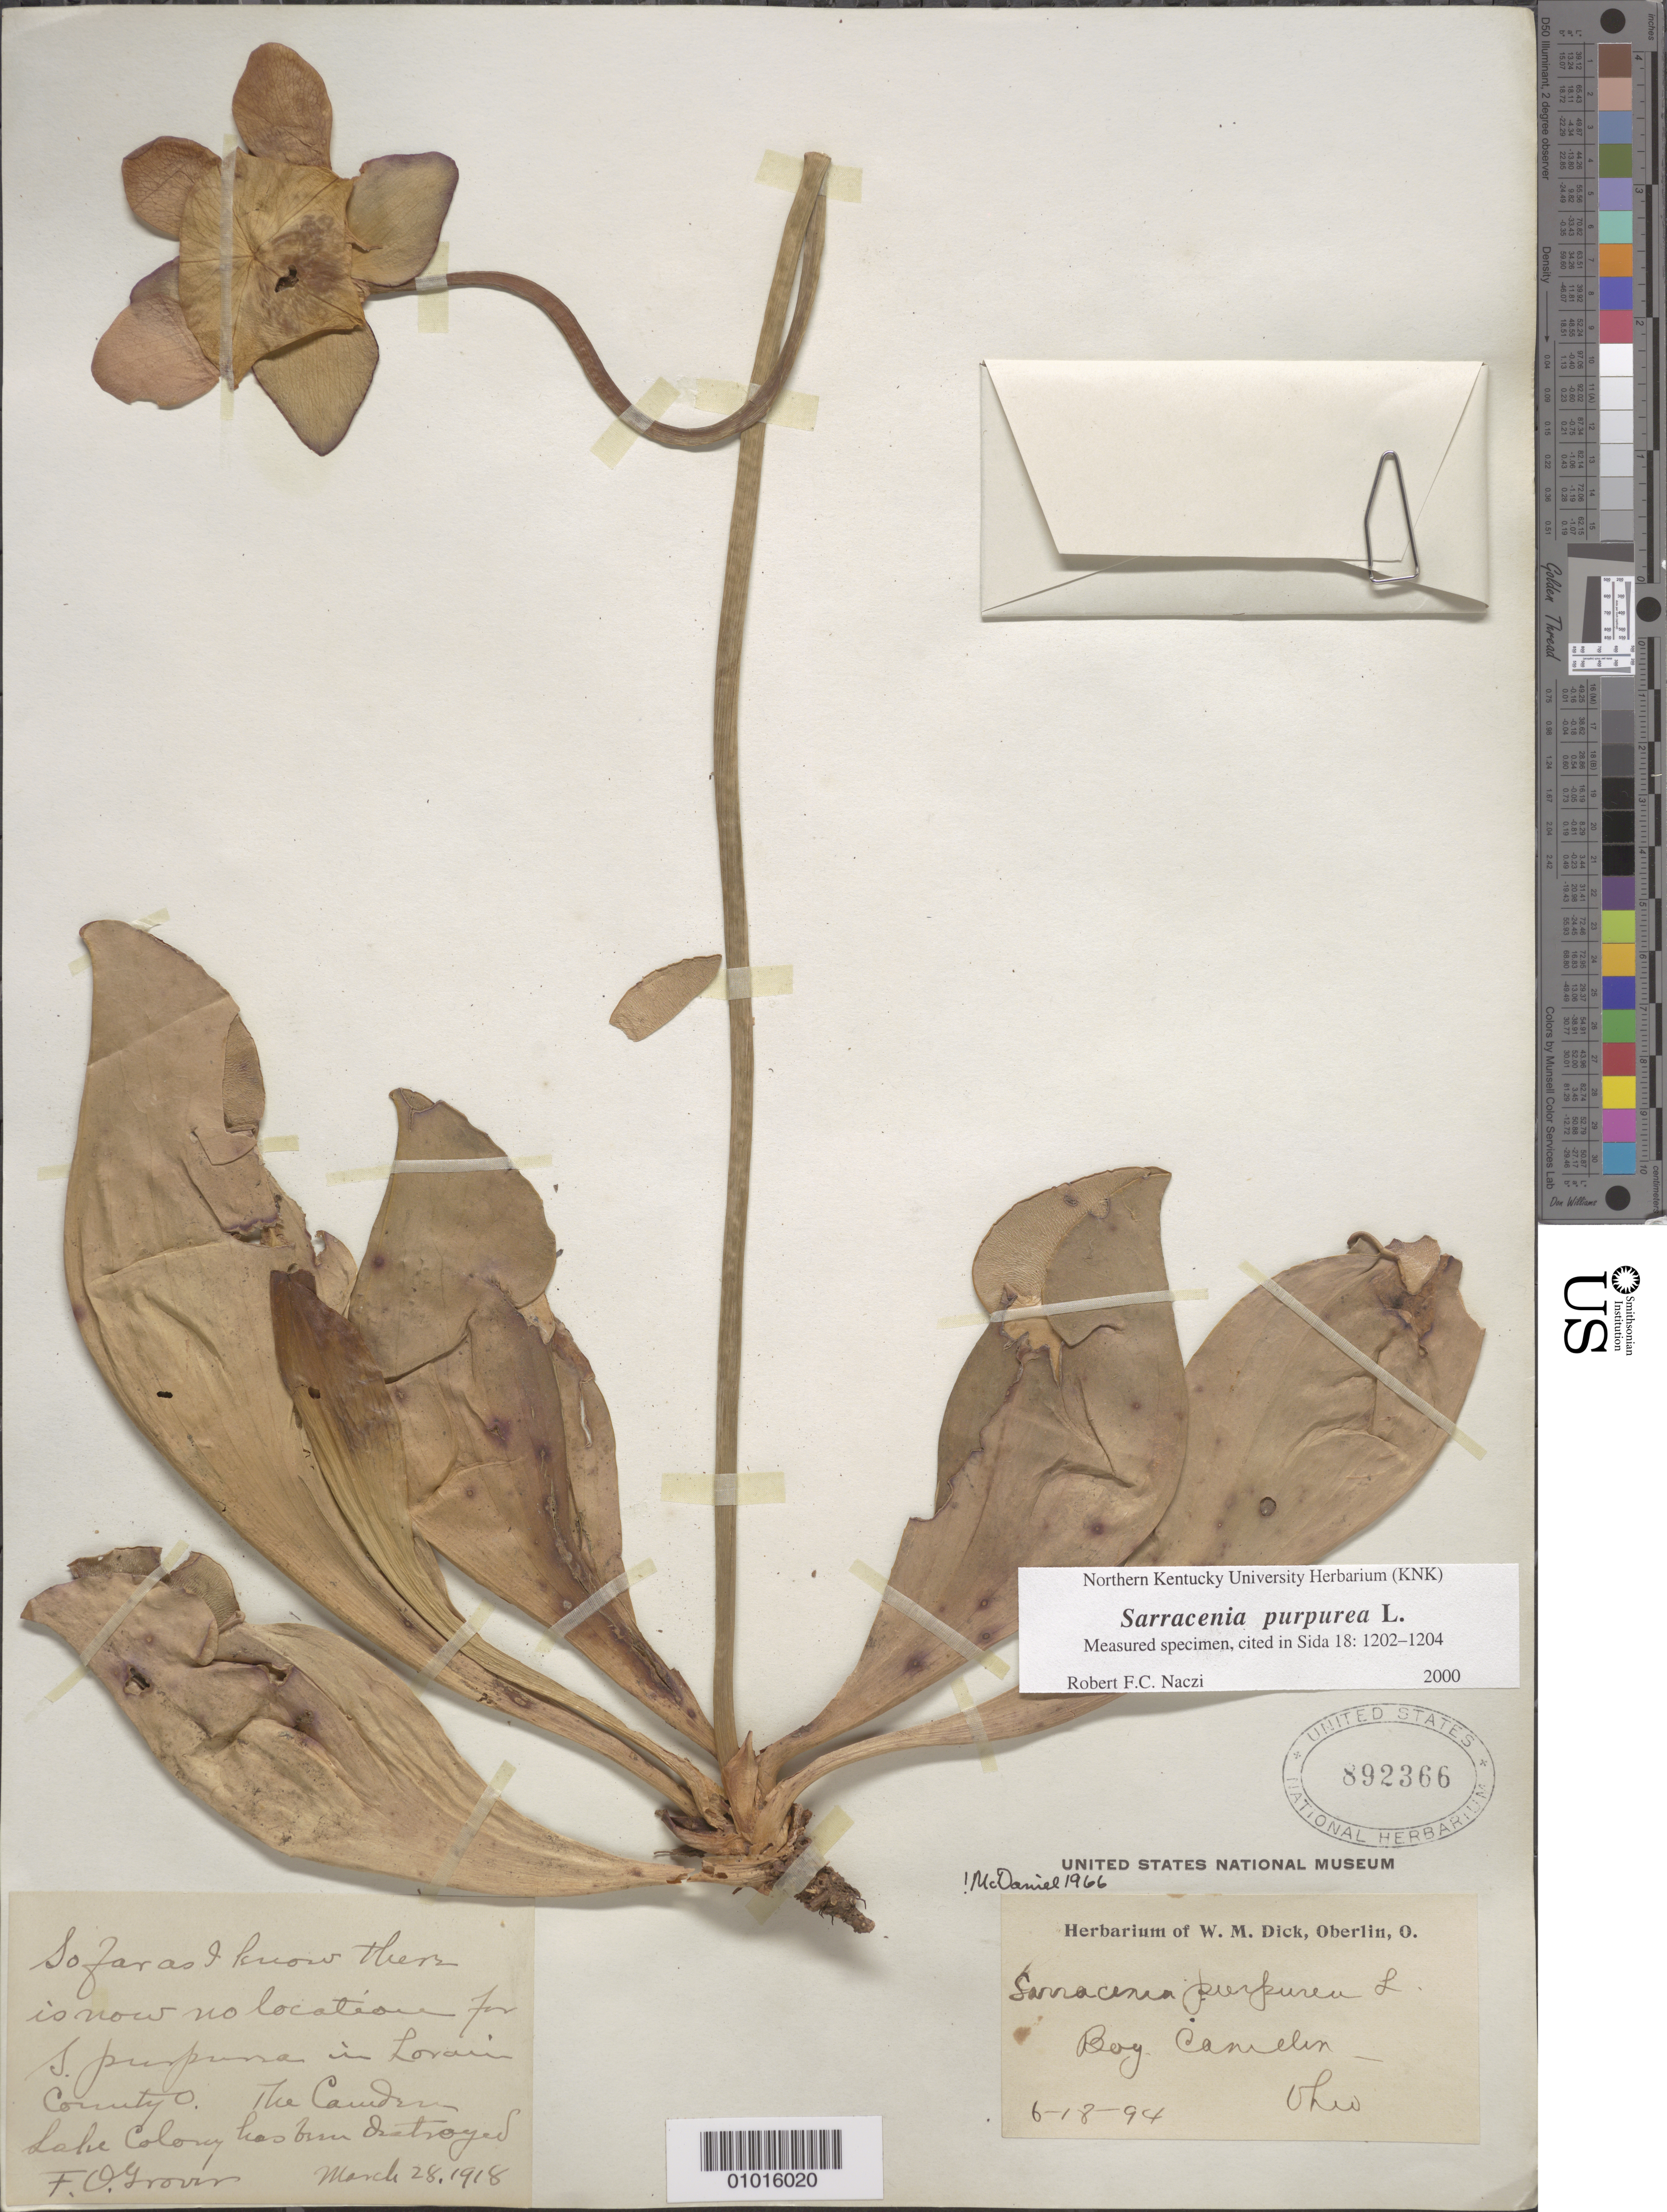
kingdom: Plantae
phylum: Tracheophyta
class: Magnoliopsida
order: Ericales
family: Sarraceniaceae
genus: Sarracenia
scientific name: Sarracenia purpurea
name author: L.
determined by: Naczi, R. F. C.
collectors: W. Dick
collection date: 1894-06-18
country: United States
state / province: Ohio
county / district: Lorain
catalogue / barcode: US 892366